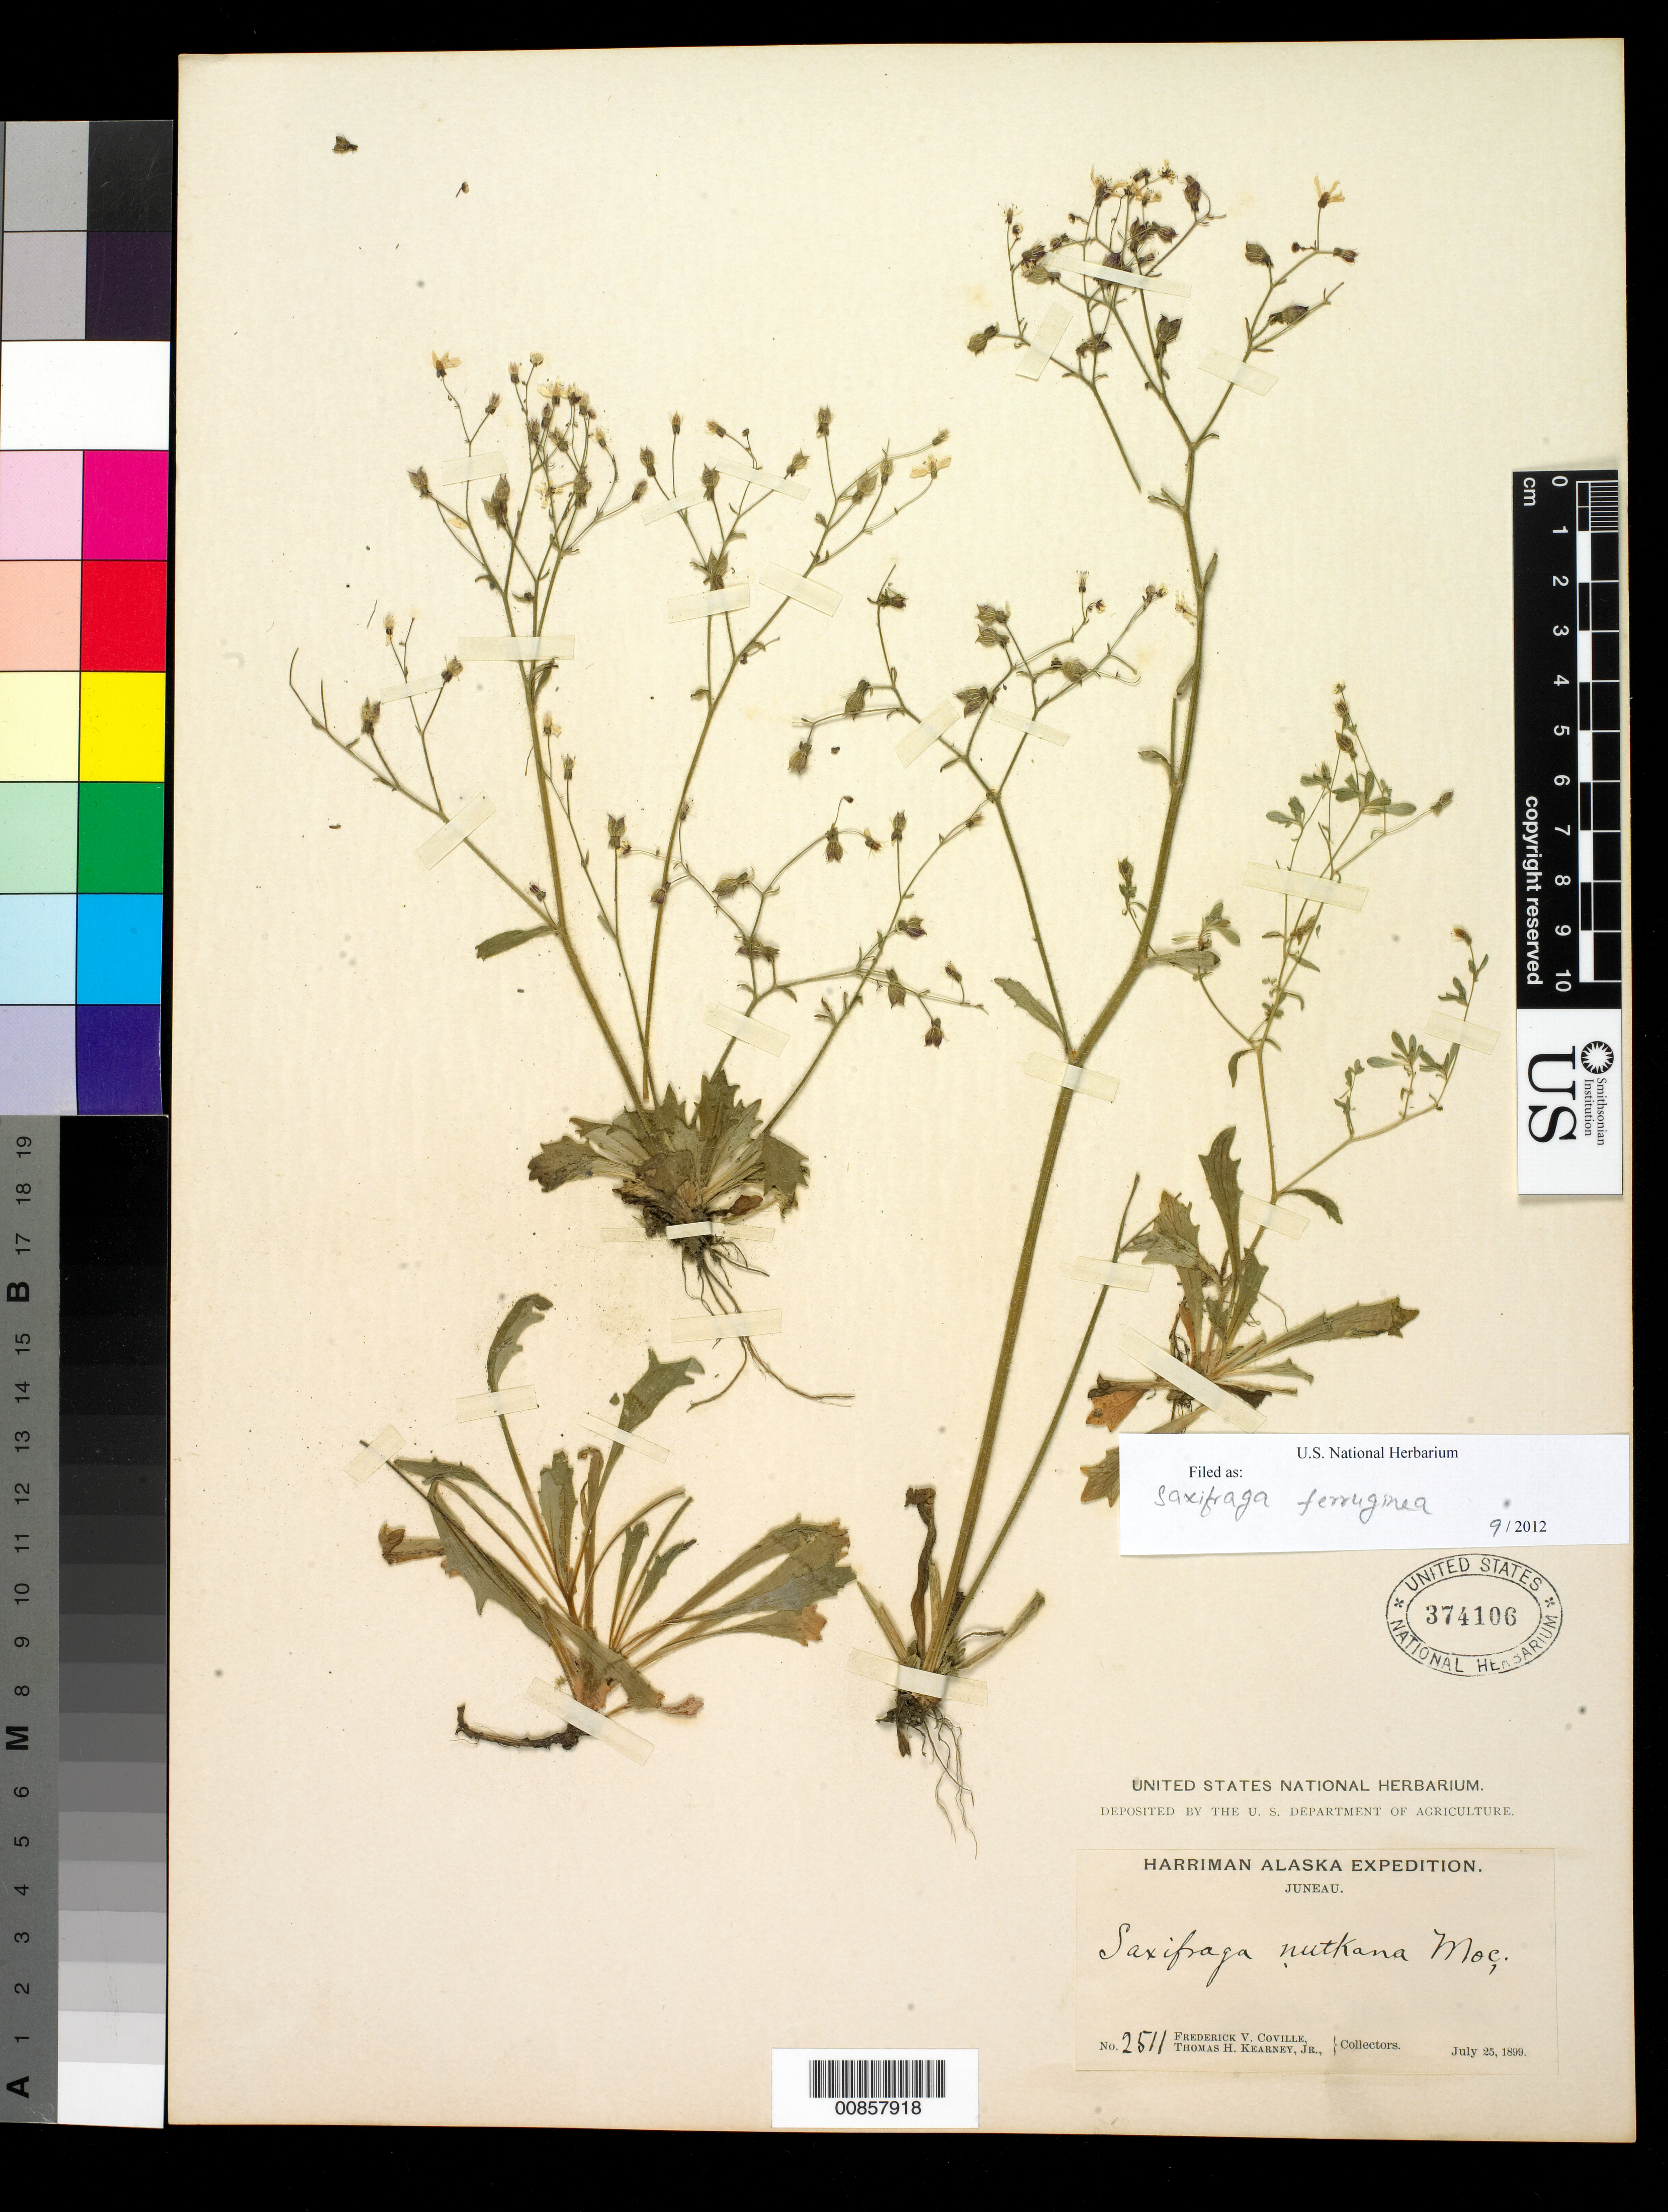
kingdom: Plantae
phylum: Tracheophyta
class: Magnoliopsida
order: Saxifragales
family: Saxifragaceae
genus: Micranthes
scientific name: Micranthes ferruginea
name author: (Graham) Brouillet & Gornall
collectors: F. V. Coville & T. H. Kearney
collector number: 2511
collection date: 1899-07-25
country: United States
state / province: Alaska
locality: Juneau.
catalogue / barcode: US 374106